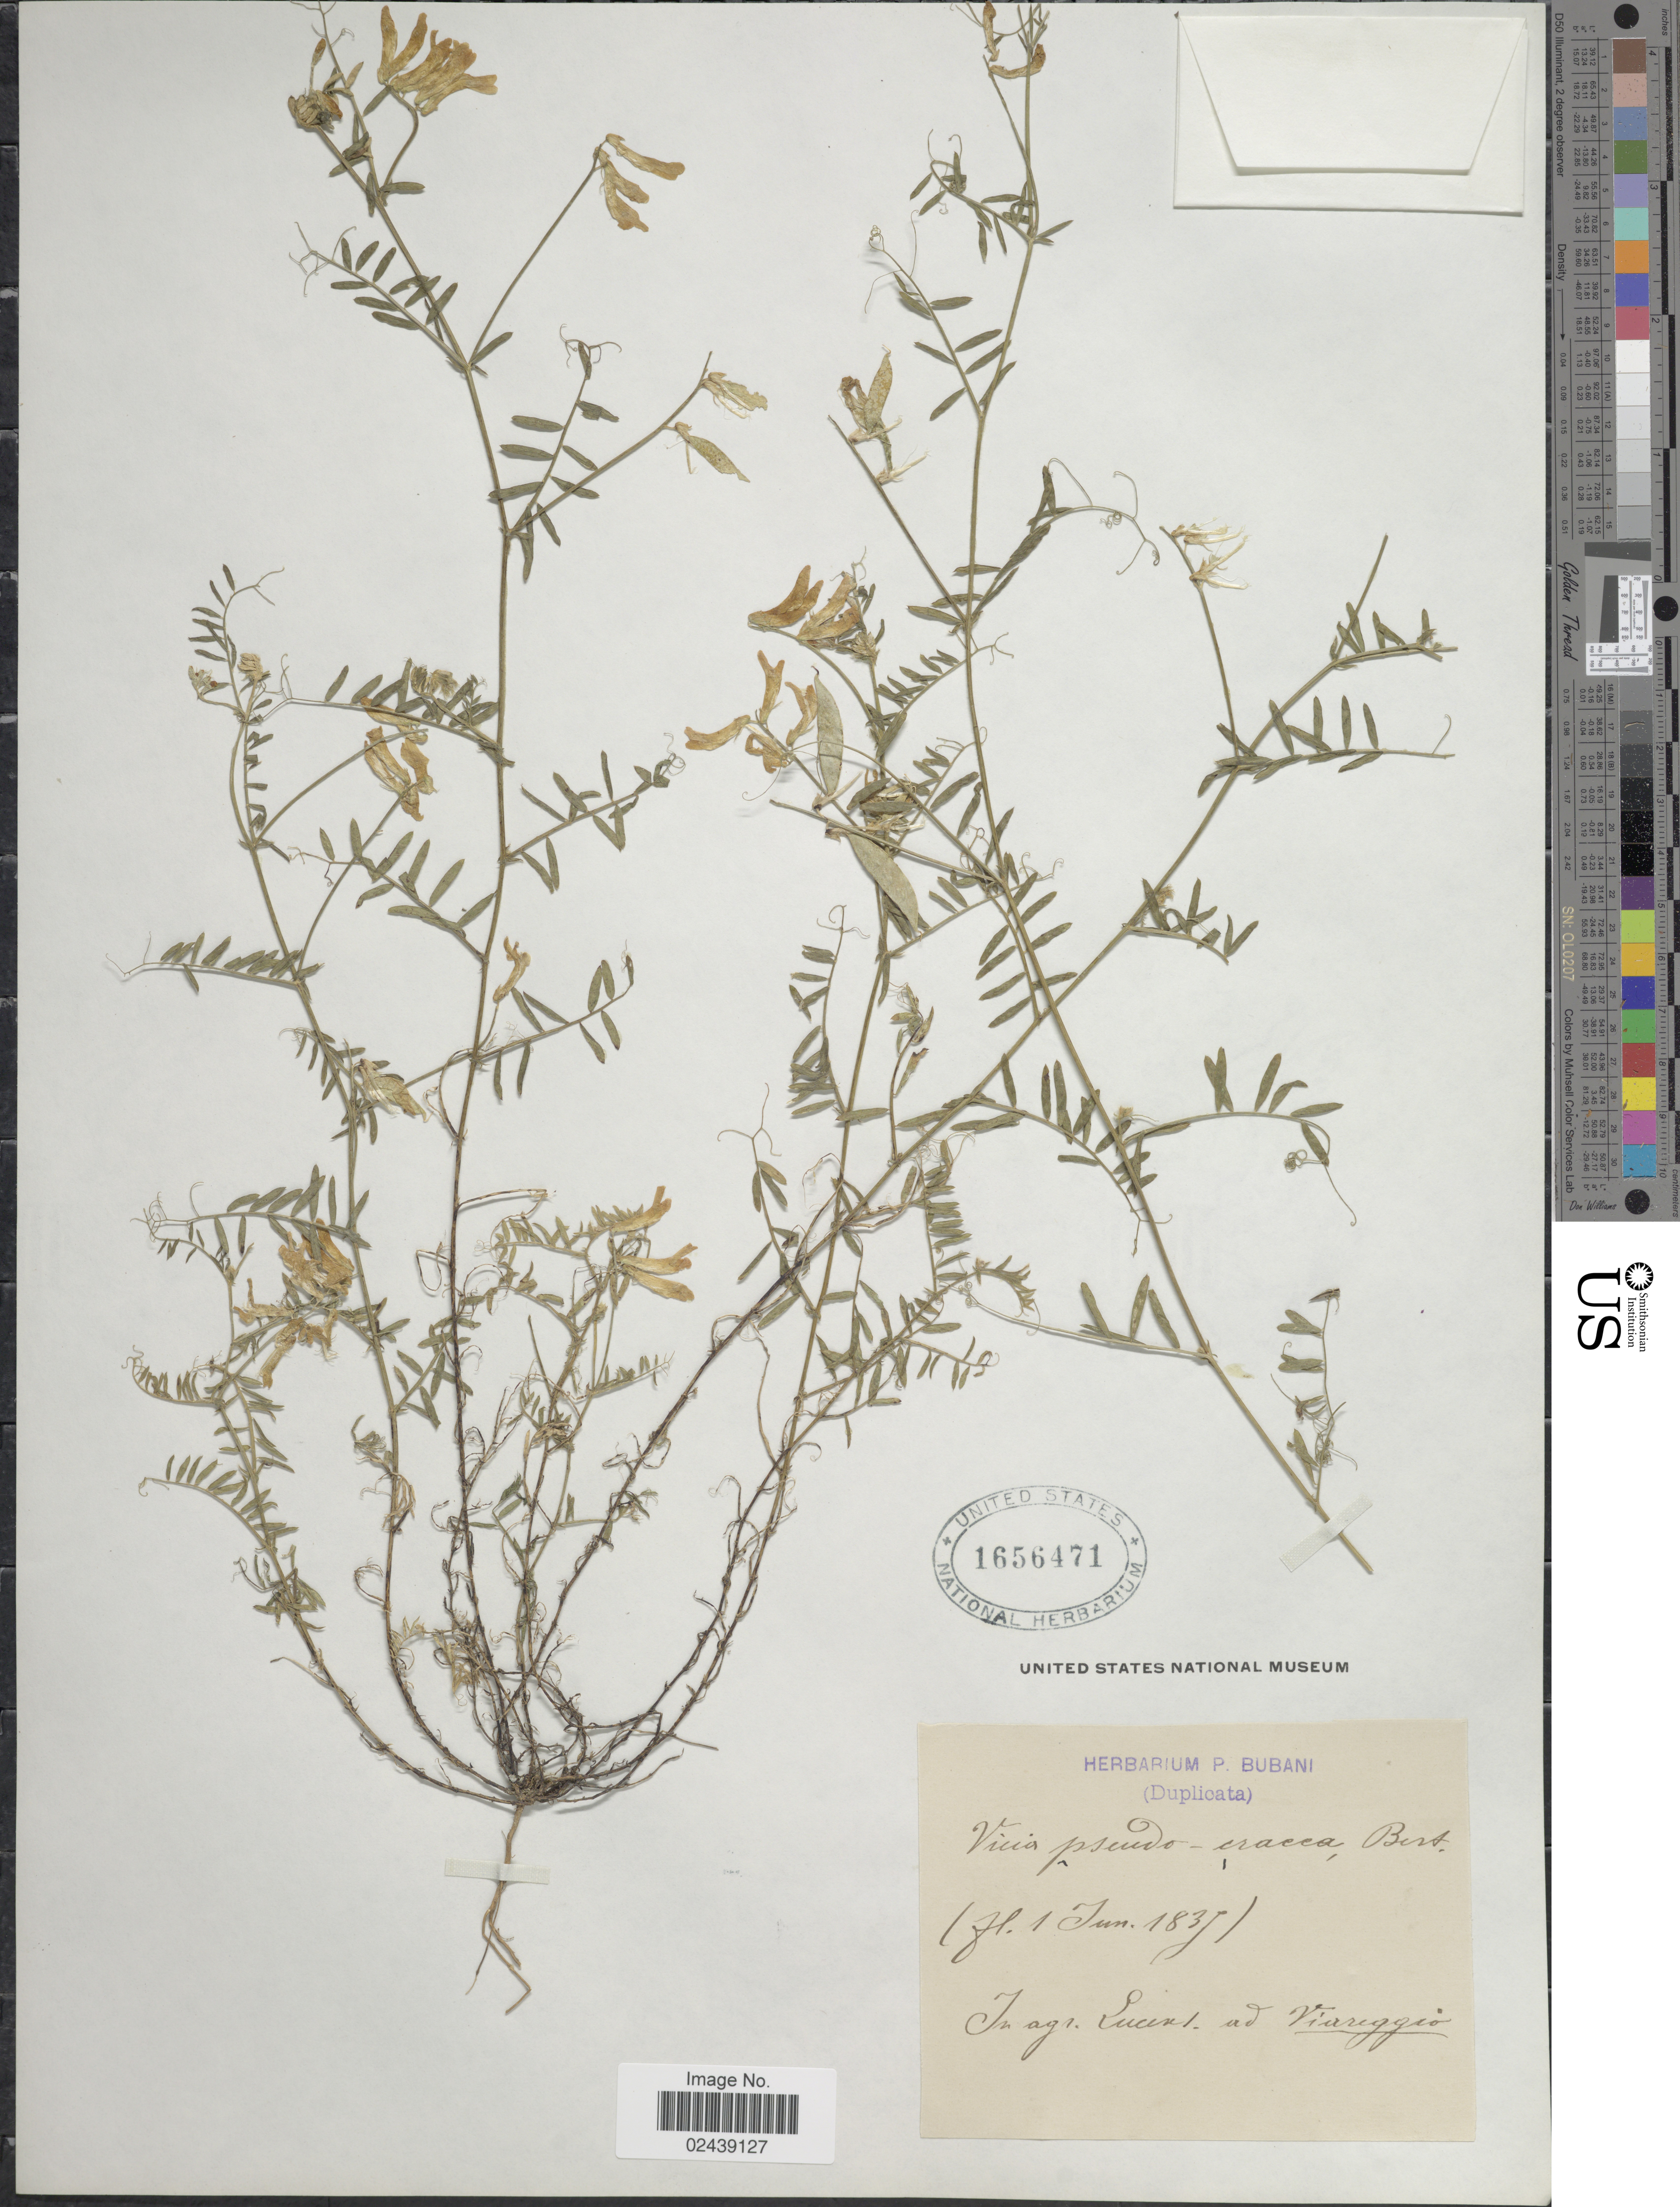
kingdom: Plantae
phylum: Tracheophyta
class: Magnoliopsida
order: Fabales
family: Fabaceae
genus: Vicia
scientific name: Vicia pseudocracca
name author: Bertol.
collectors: ex herb. P. Bubani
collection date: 1837-06-01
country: Italy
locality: In agr. Lucent. ad Viareggio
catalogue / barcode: US 1656471